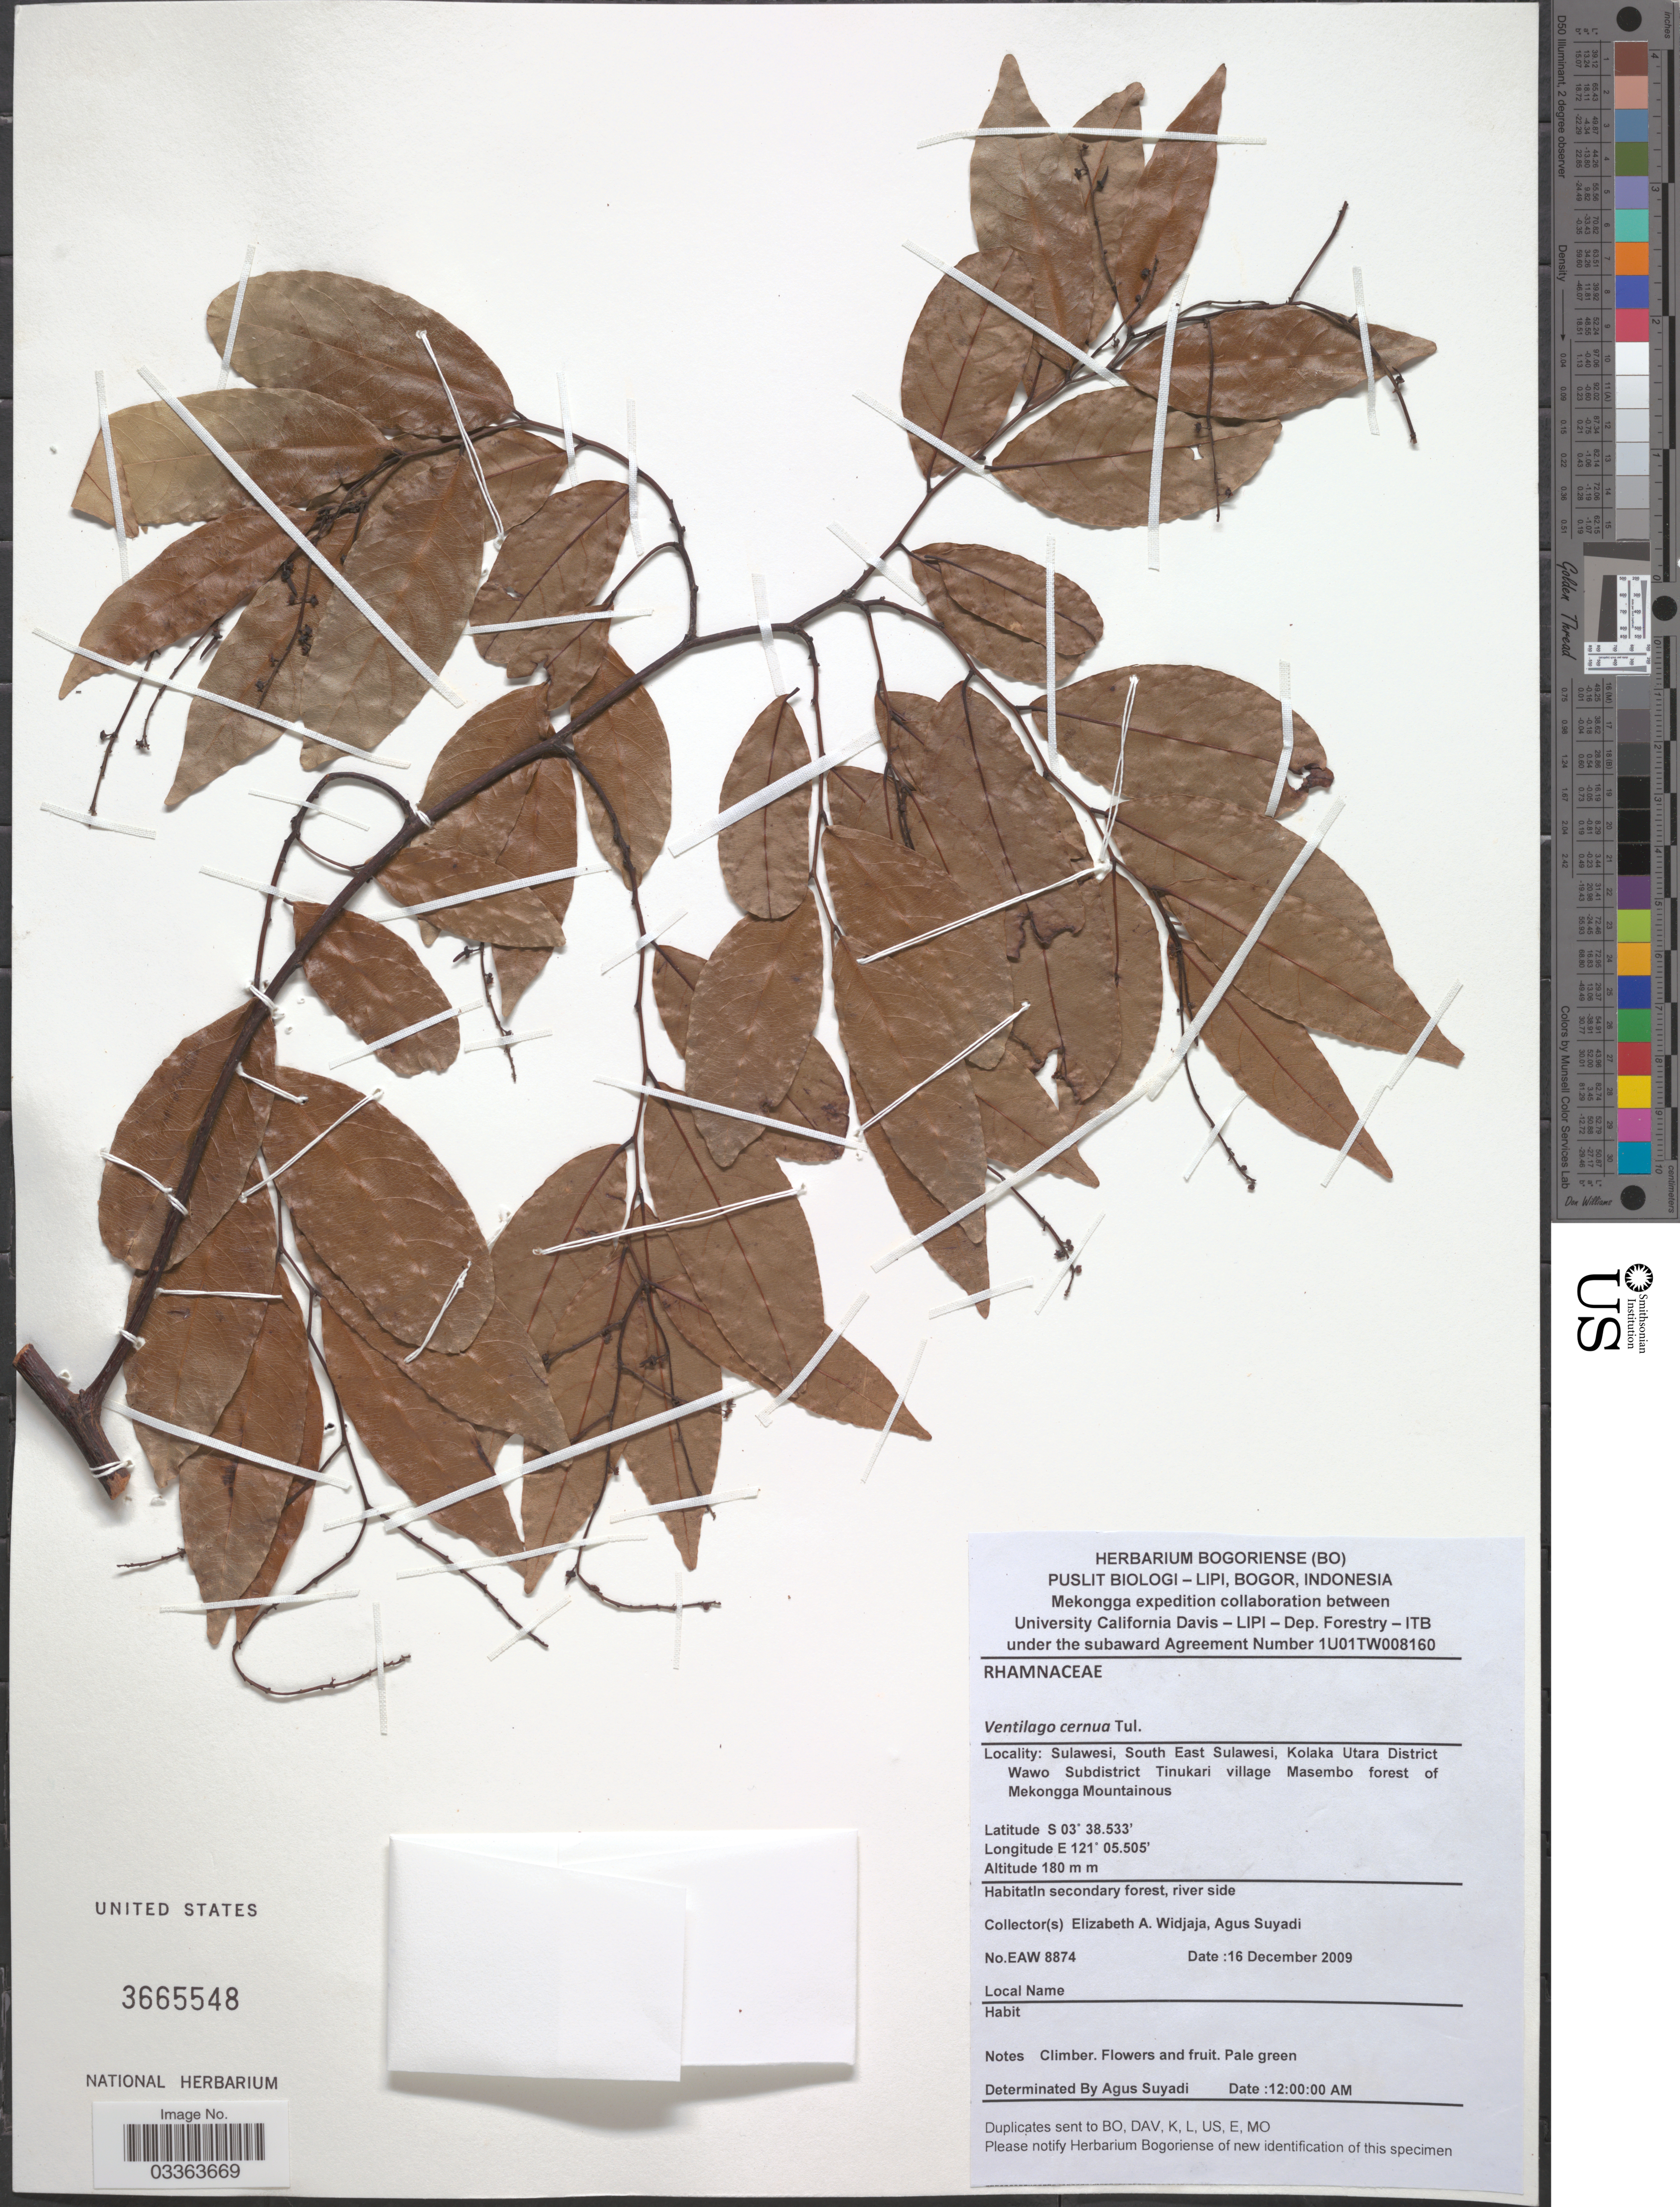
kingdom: Plantae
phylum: Tracheophyta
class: Magnoliopsida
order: Rosales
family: Rhamnaceae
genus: Ventilago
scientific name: Ventilago cernua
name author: Tul.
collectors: E. A. Widjaja & A. Suyadi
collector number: EAW 8874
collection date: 2009-12-16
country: Indonesia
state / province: Sulawesi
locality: South East Sulawesi, Kolaka Utara District Wawo Subdistrict Tinukari village Masembo forest of Mekongga Mountainous.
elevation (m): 180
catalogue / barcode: US 3665548